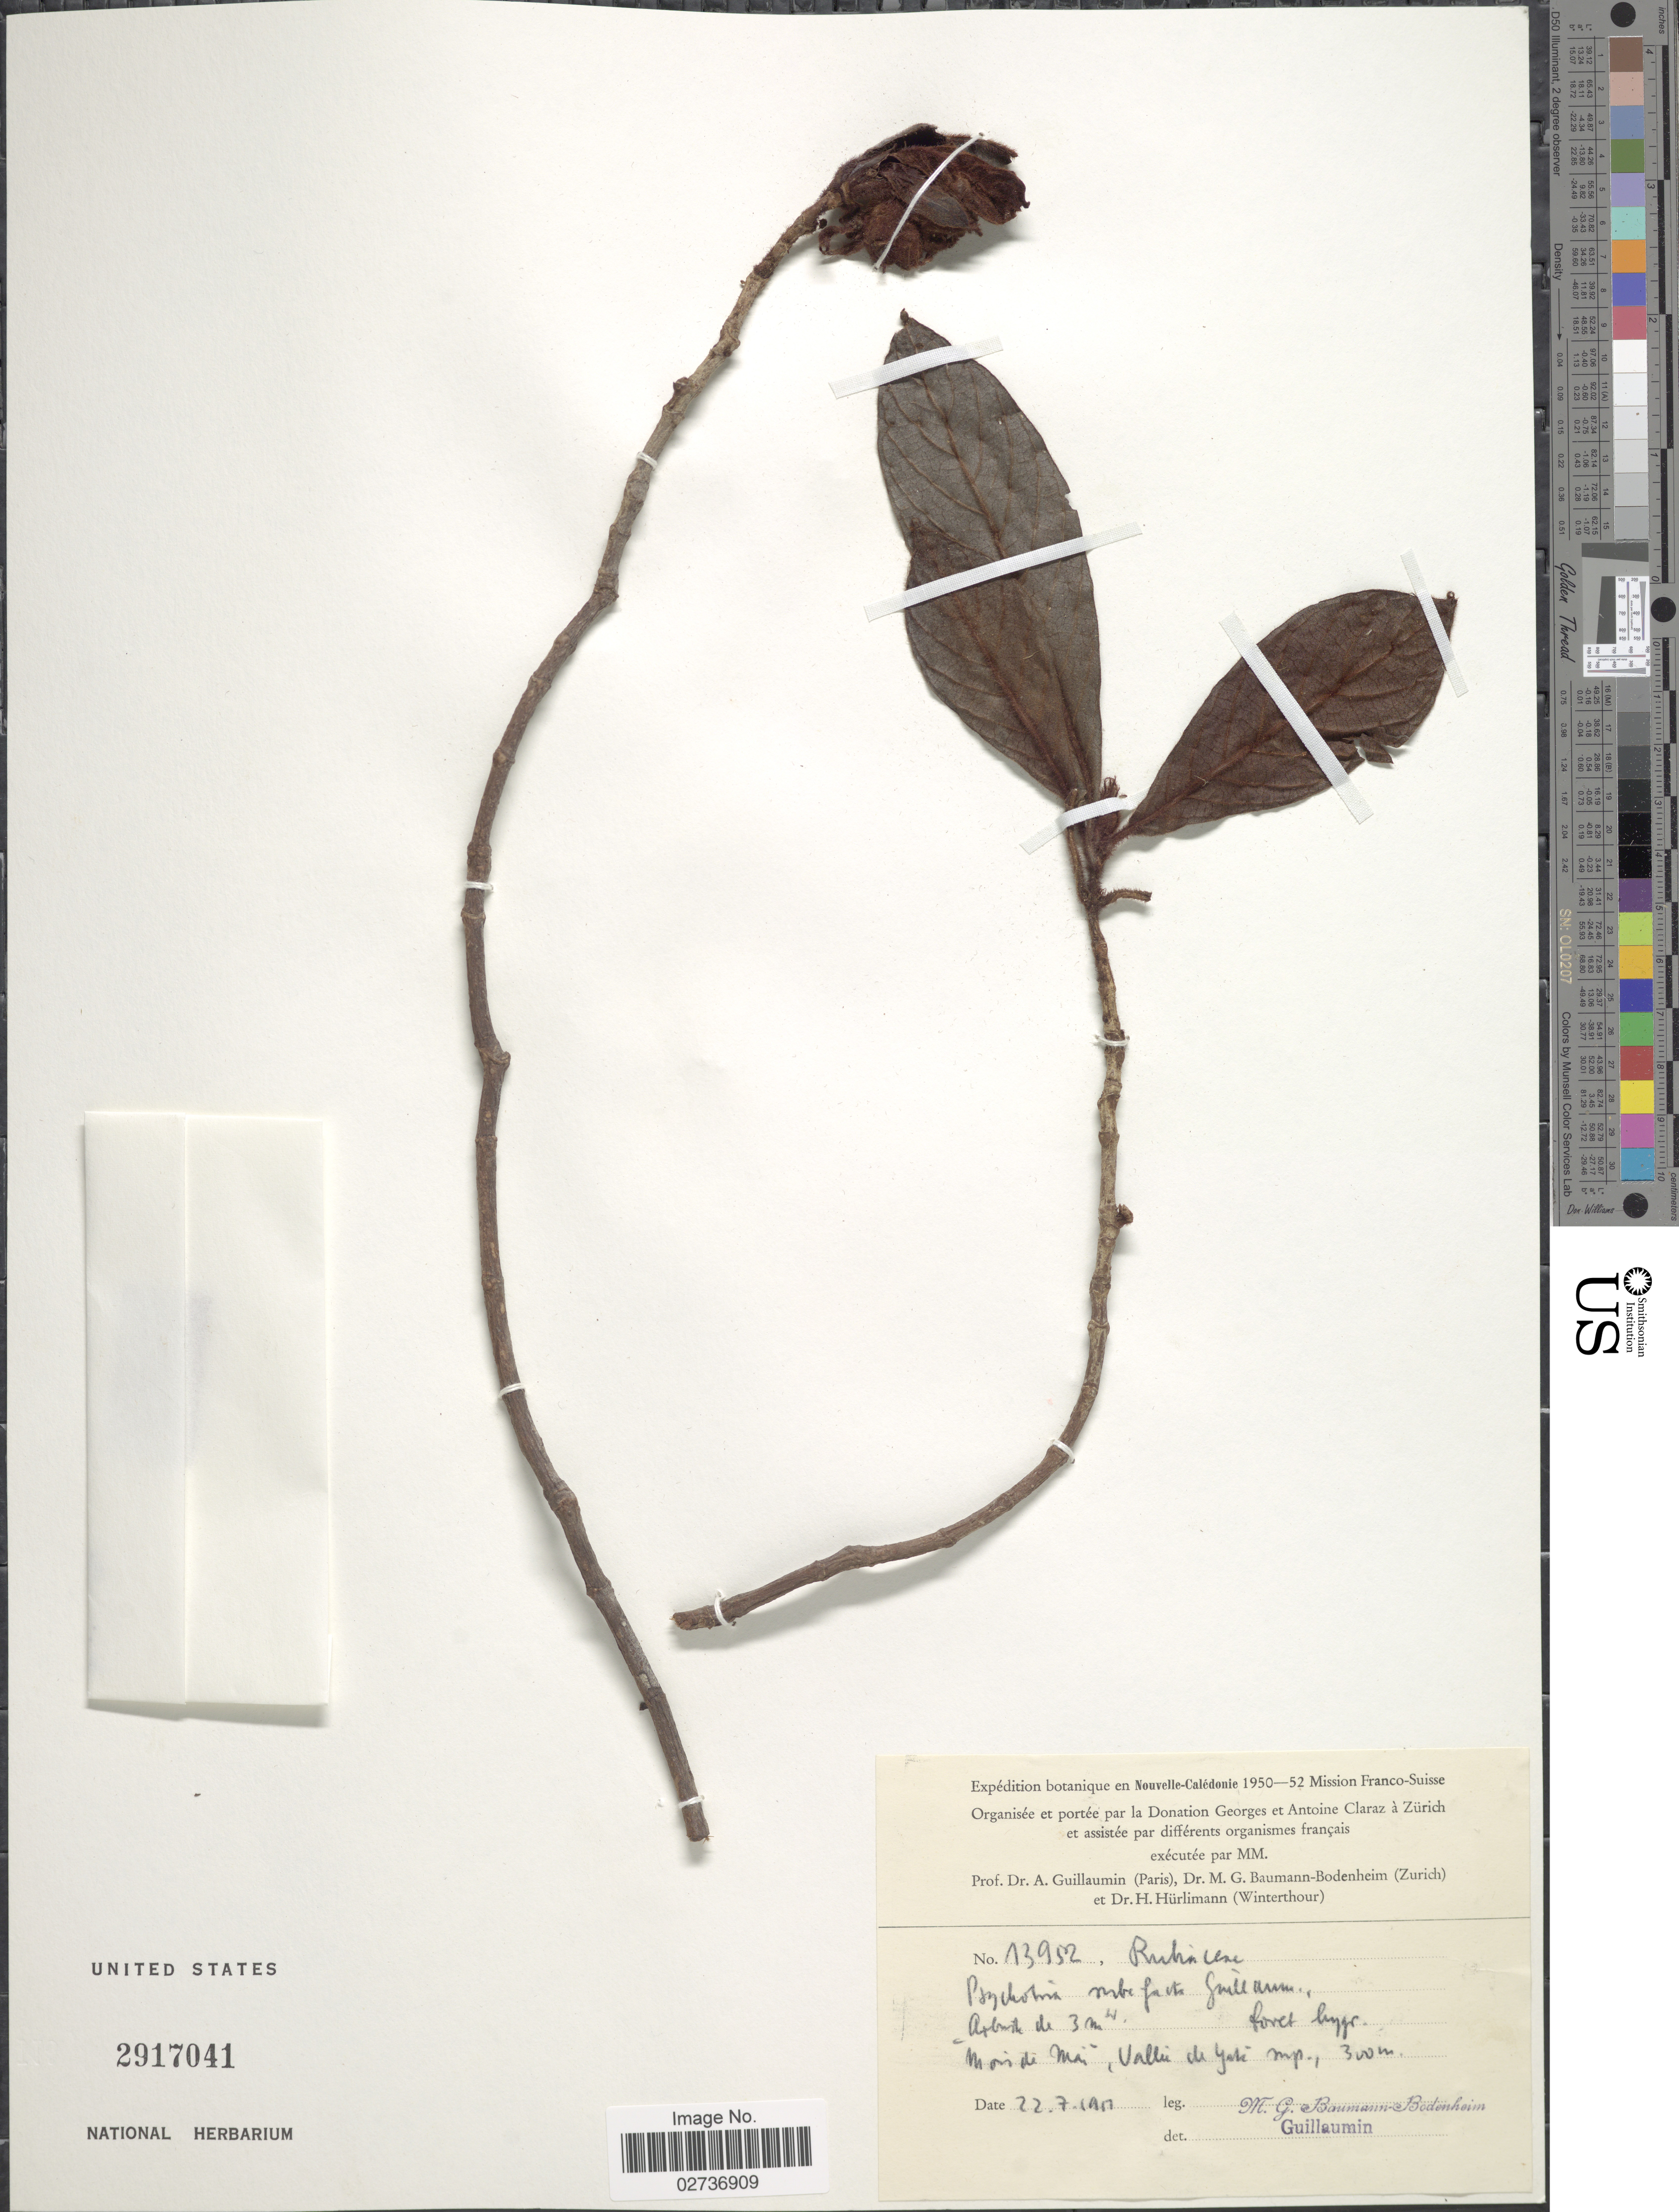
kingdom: Plantae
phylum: Tracheophyta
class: Magnoliopsida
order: Gentianales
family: Rubiaceae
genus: Psychotria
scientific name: Psychotria rubefacta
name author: (S. Moore) Guillaumin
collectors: M. G. Baumann-Bodenheim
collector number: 13952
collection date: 1950-07-22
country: New Caledonia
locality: Mois de Mai, Vallee de Yate mp. [interpreted]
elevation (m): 300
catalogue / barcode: US 2917041